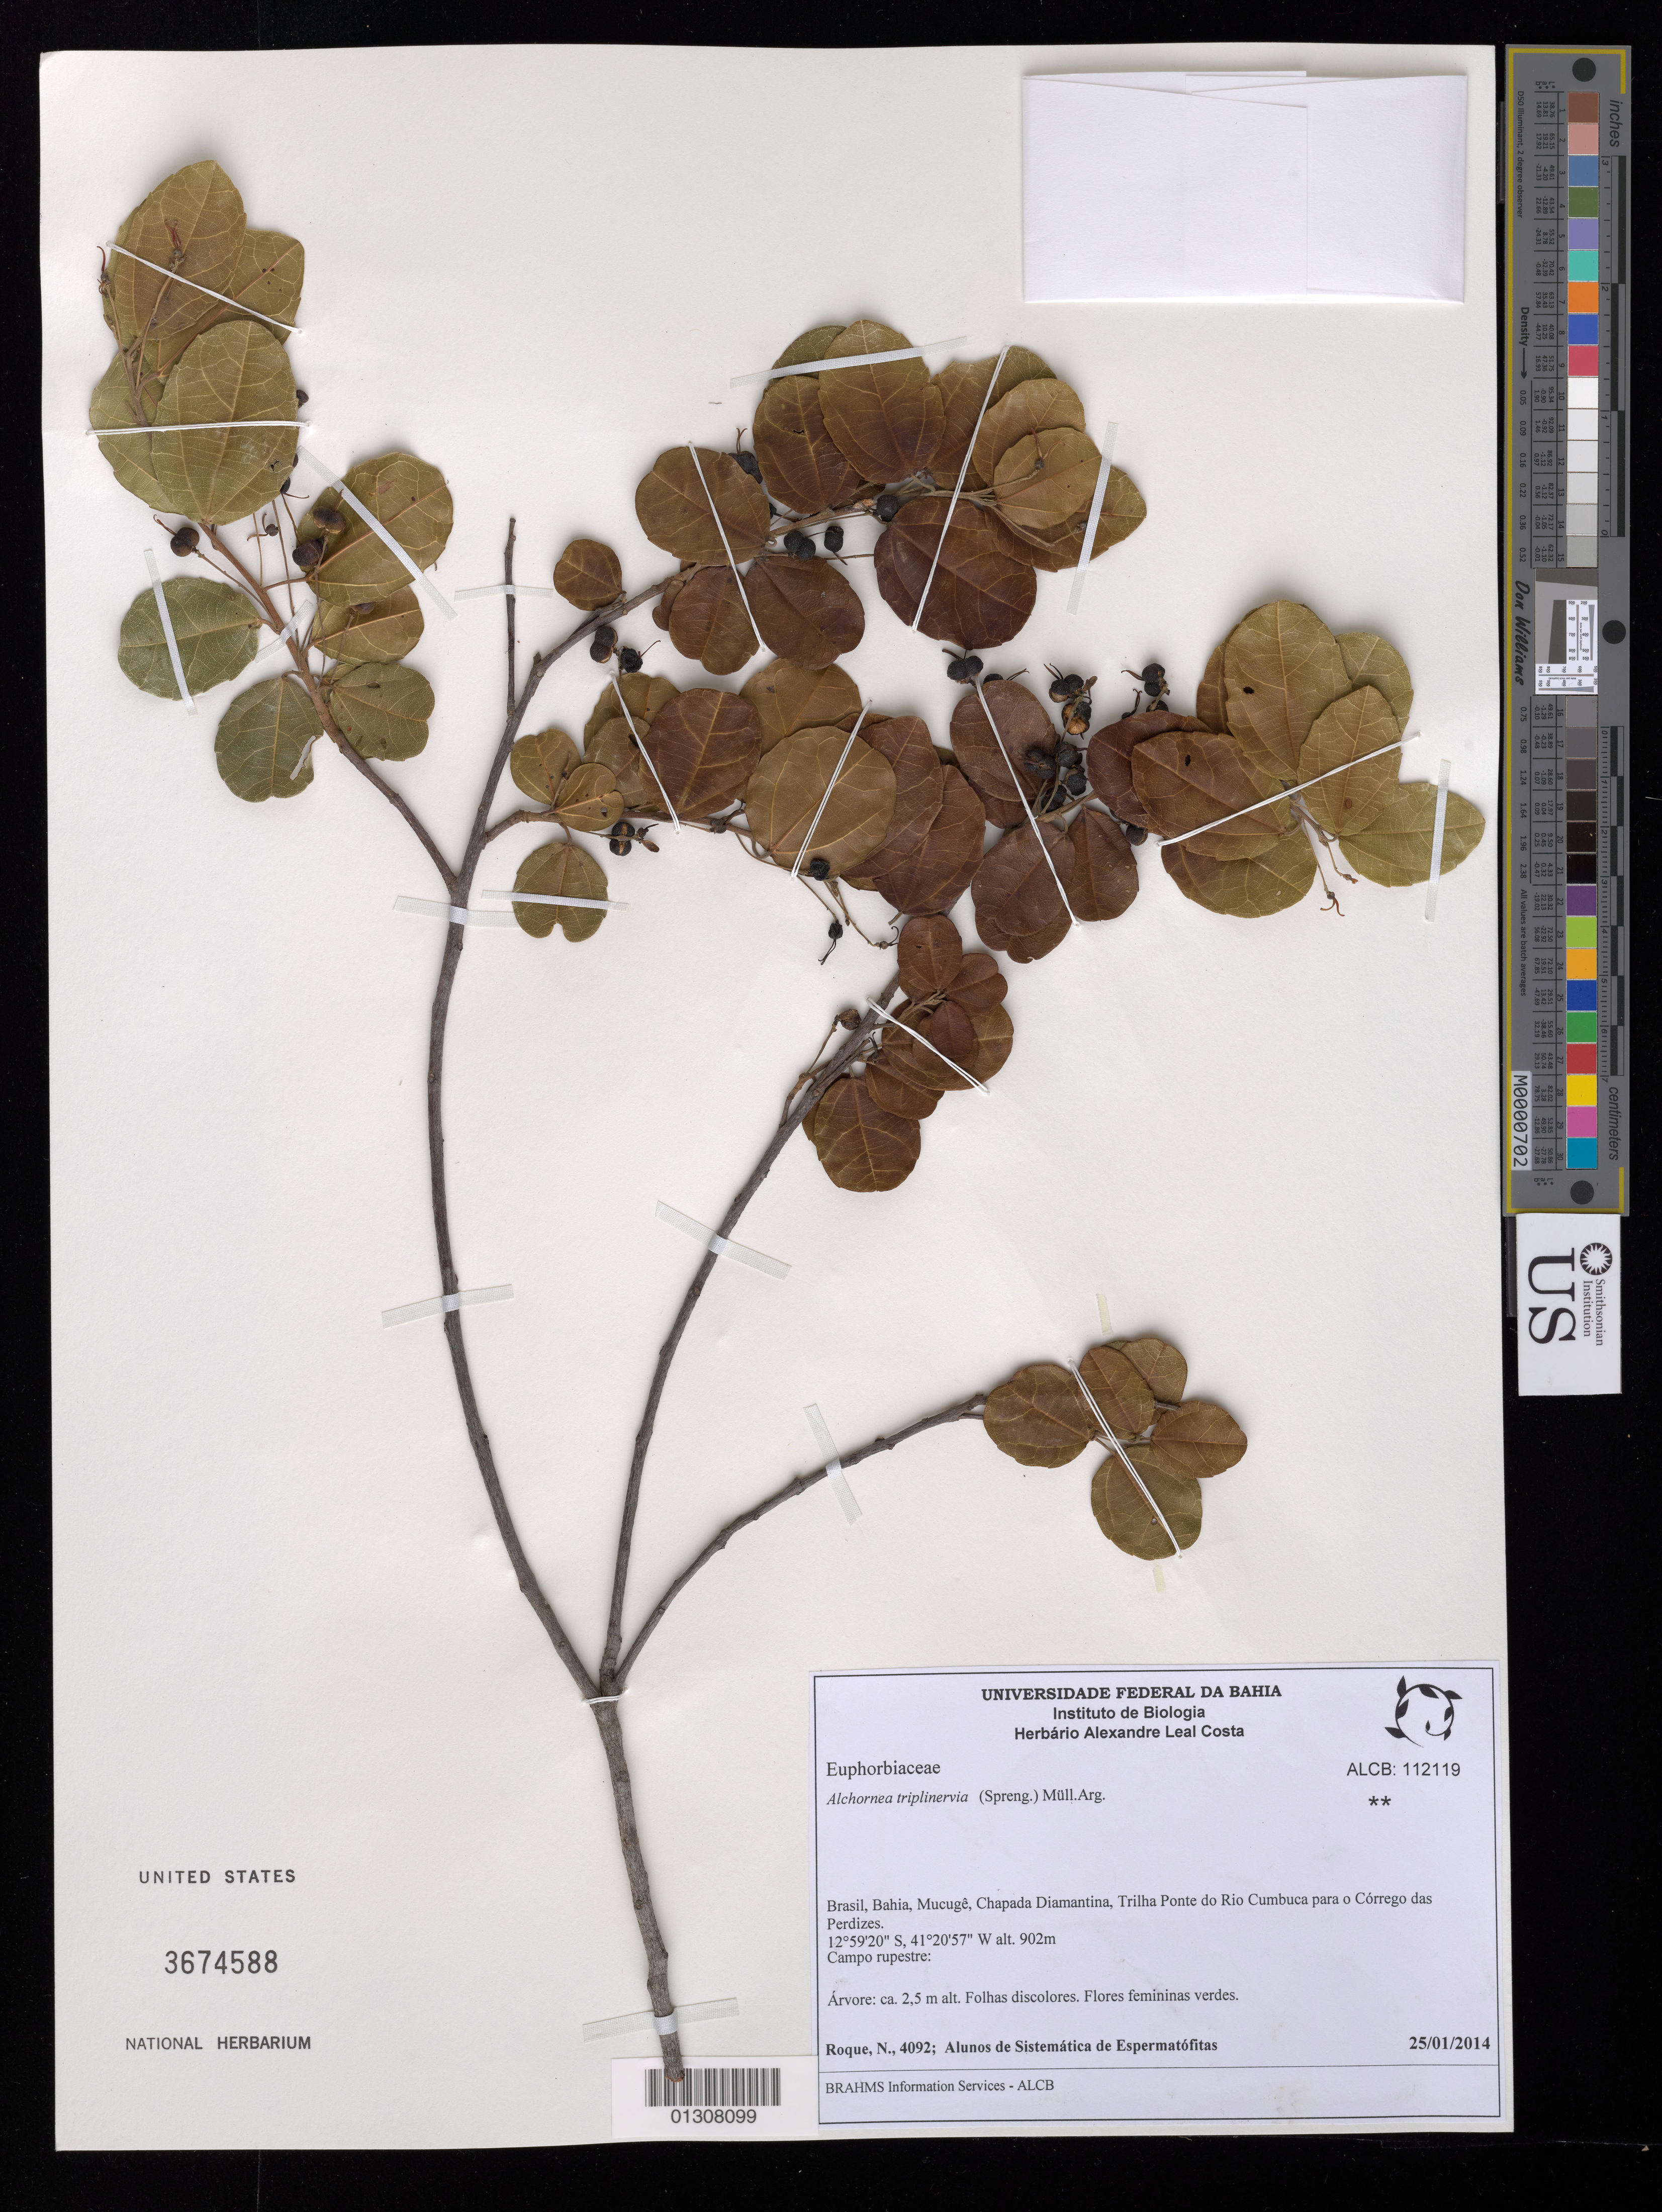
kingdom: Plantae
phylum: Tracheophyta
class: Magnoliopsida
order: Malpighiales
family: Euphorbiaceae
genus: Alchornea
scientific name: Alchornea triplinervia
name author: (Spreng.) Müll. Arg.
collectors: N. Roque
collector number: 4092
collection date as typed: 25 Jan 2014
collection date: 2014-01-25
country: Brazil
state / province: Bahia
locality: Mucuge, Chapada Diamantina, Trilha Ponte do Rio Cumbuca para o Corrego das Perdizes.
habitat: Tree.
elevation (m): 902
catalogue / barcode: US 3674588